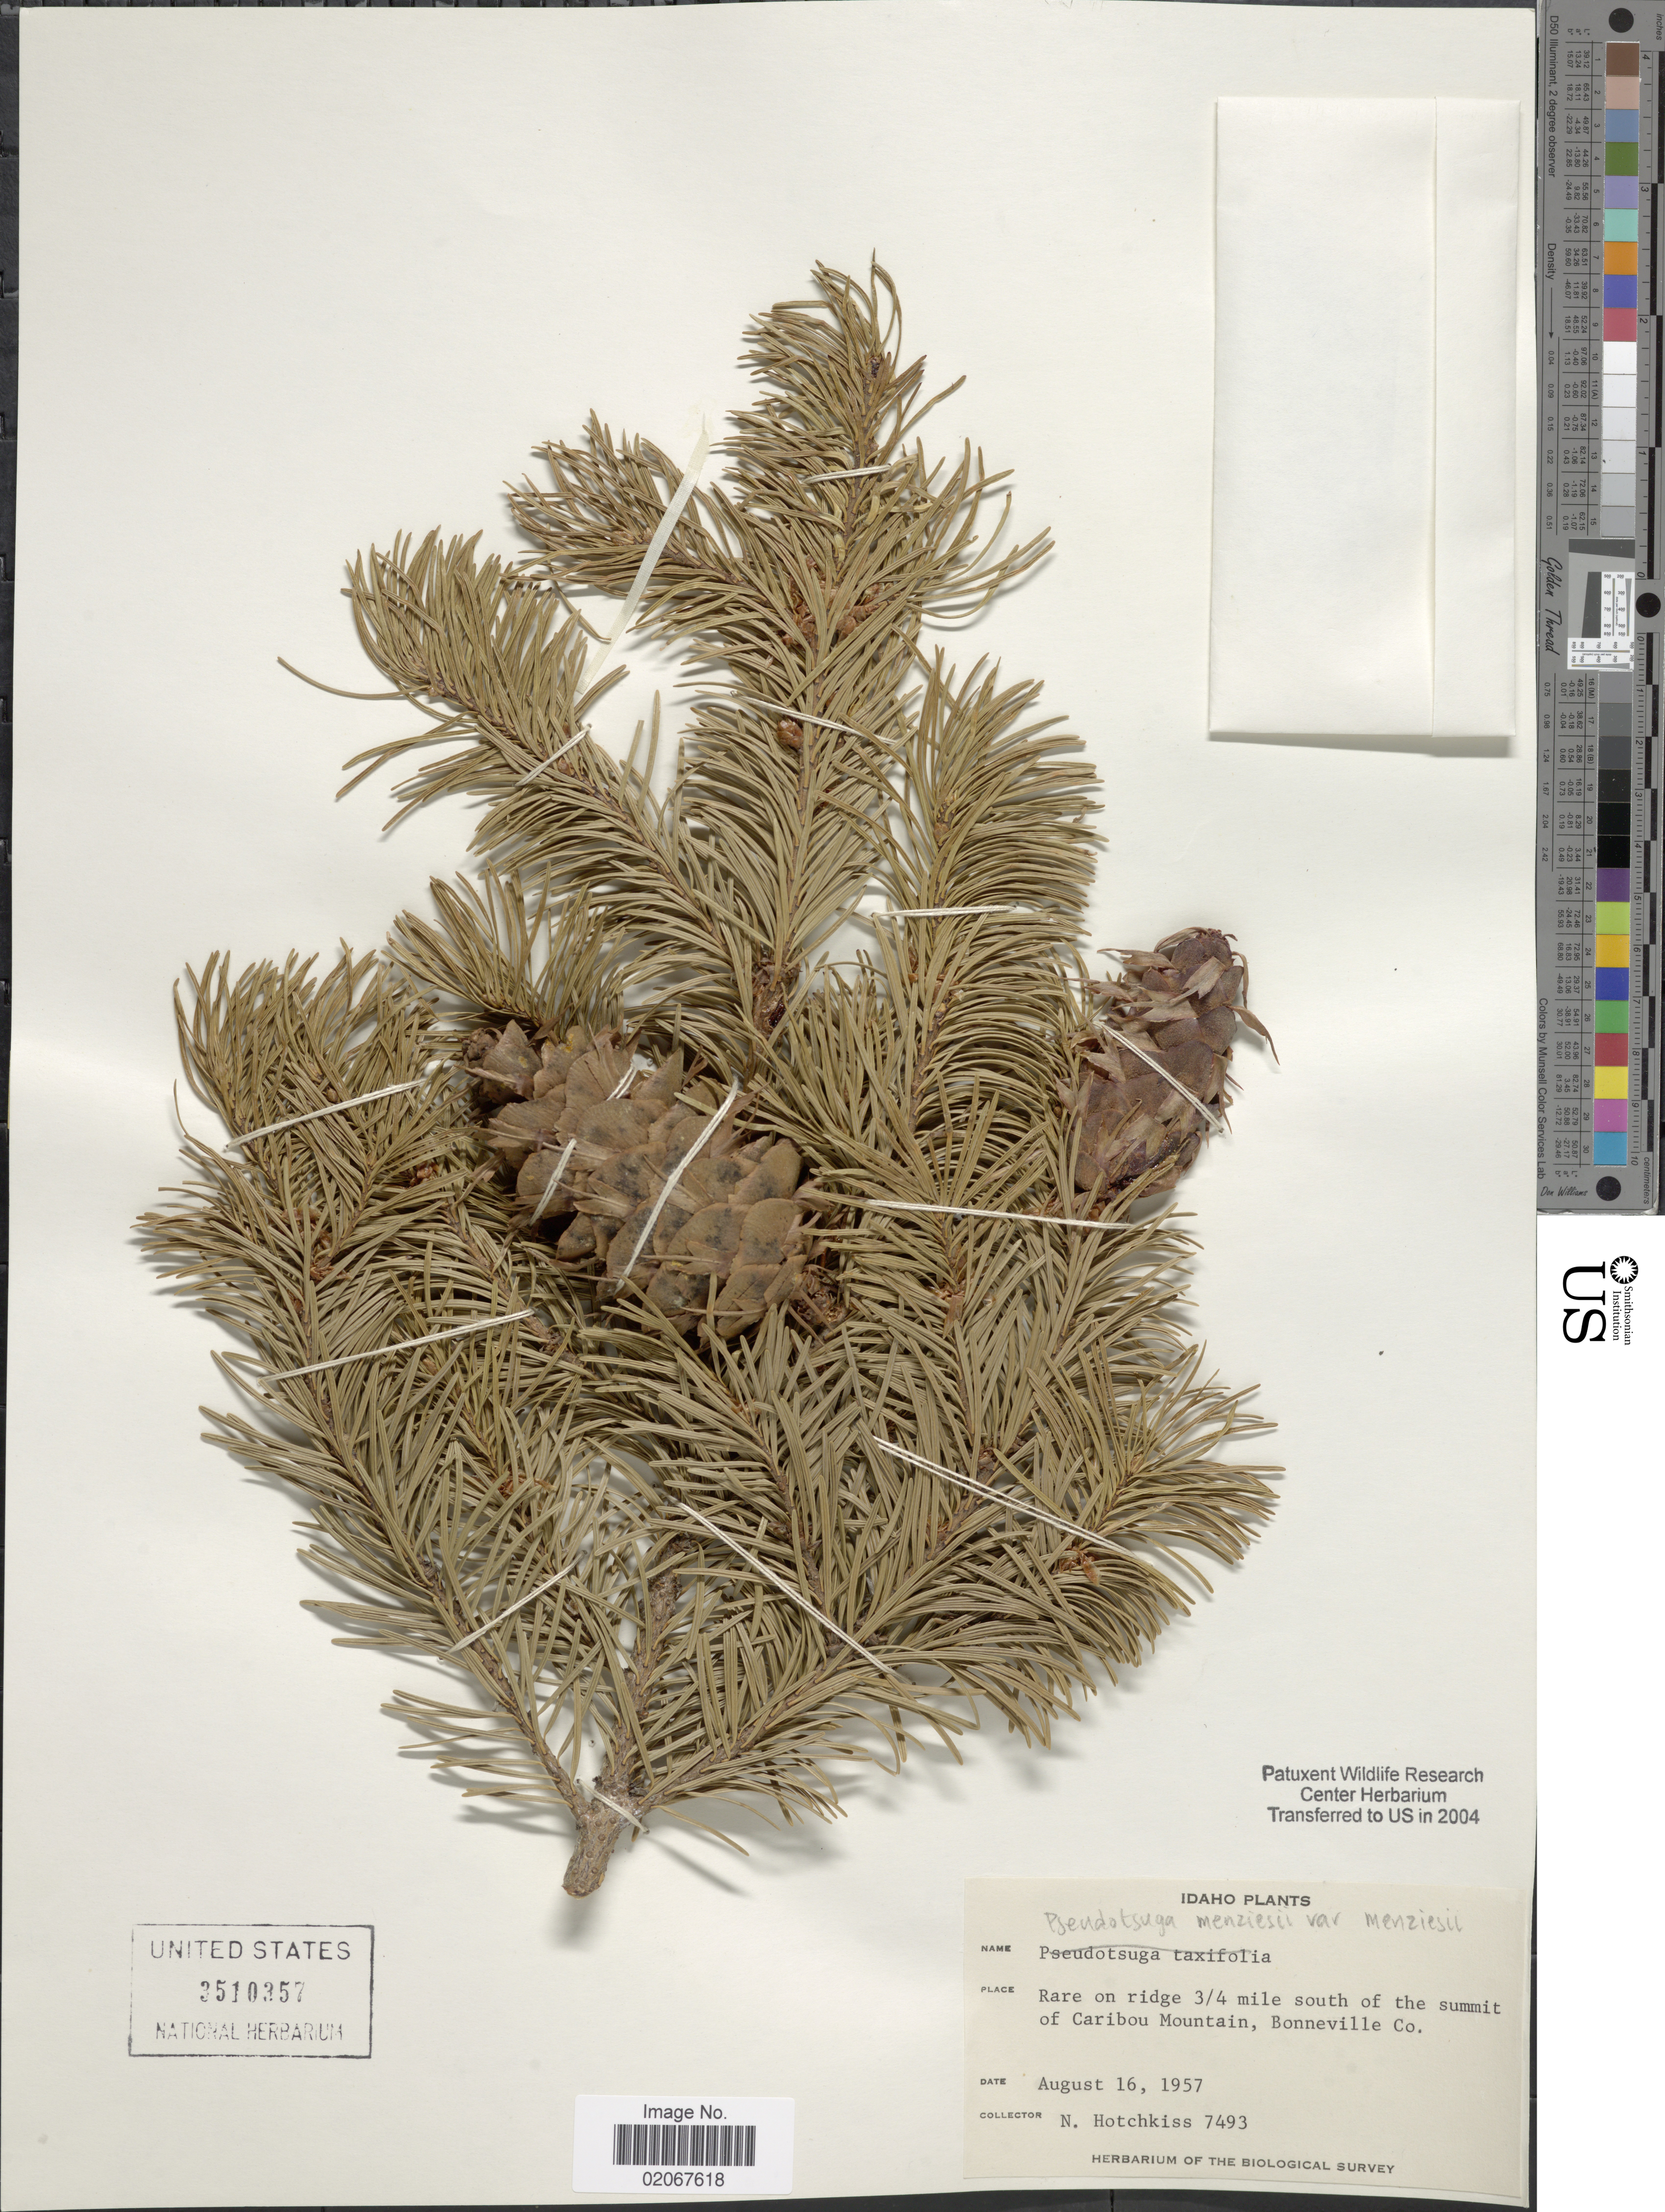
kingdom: Plantae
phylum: Tracheophyta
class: Pinopsida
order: Pinales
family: Pinaceae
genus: Pseudotsuga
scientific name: Pseudotsuga menziesii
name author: (Mirb.) Franco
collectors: N. Hotchkiss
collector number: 7493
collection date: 1957-08-16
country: United States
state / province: Idaho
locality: Idaho. Rare on ridge 3/4 mile south of the summit of Caribou Mountain, Bonneville Co.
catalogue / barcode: US 3510357